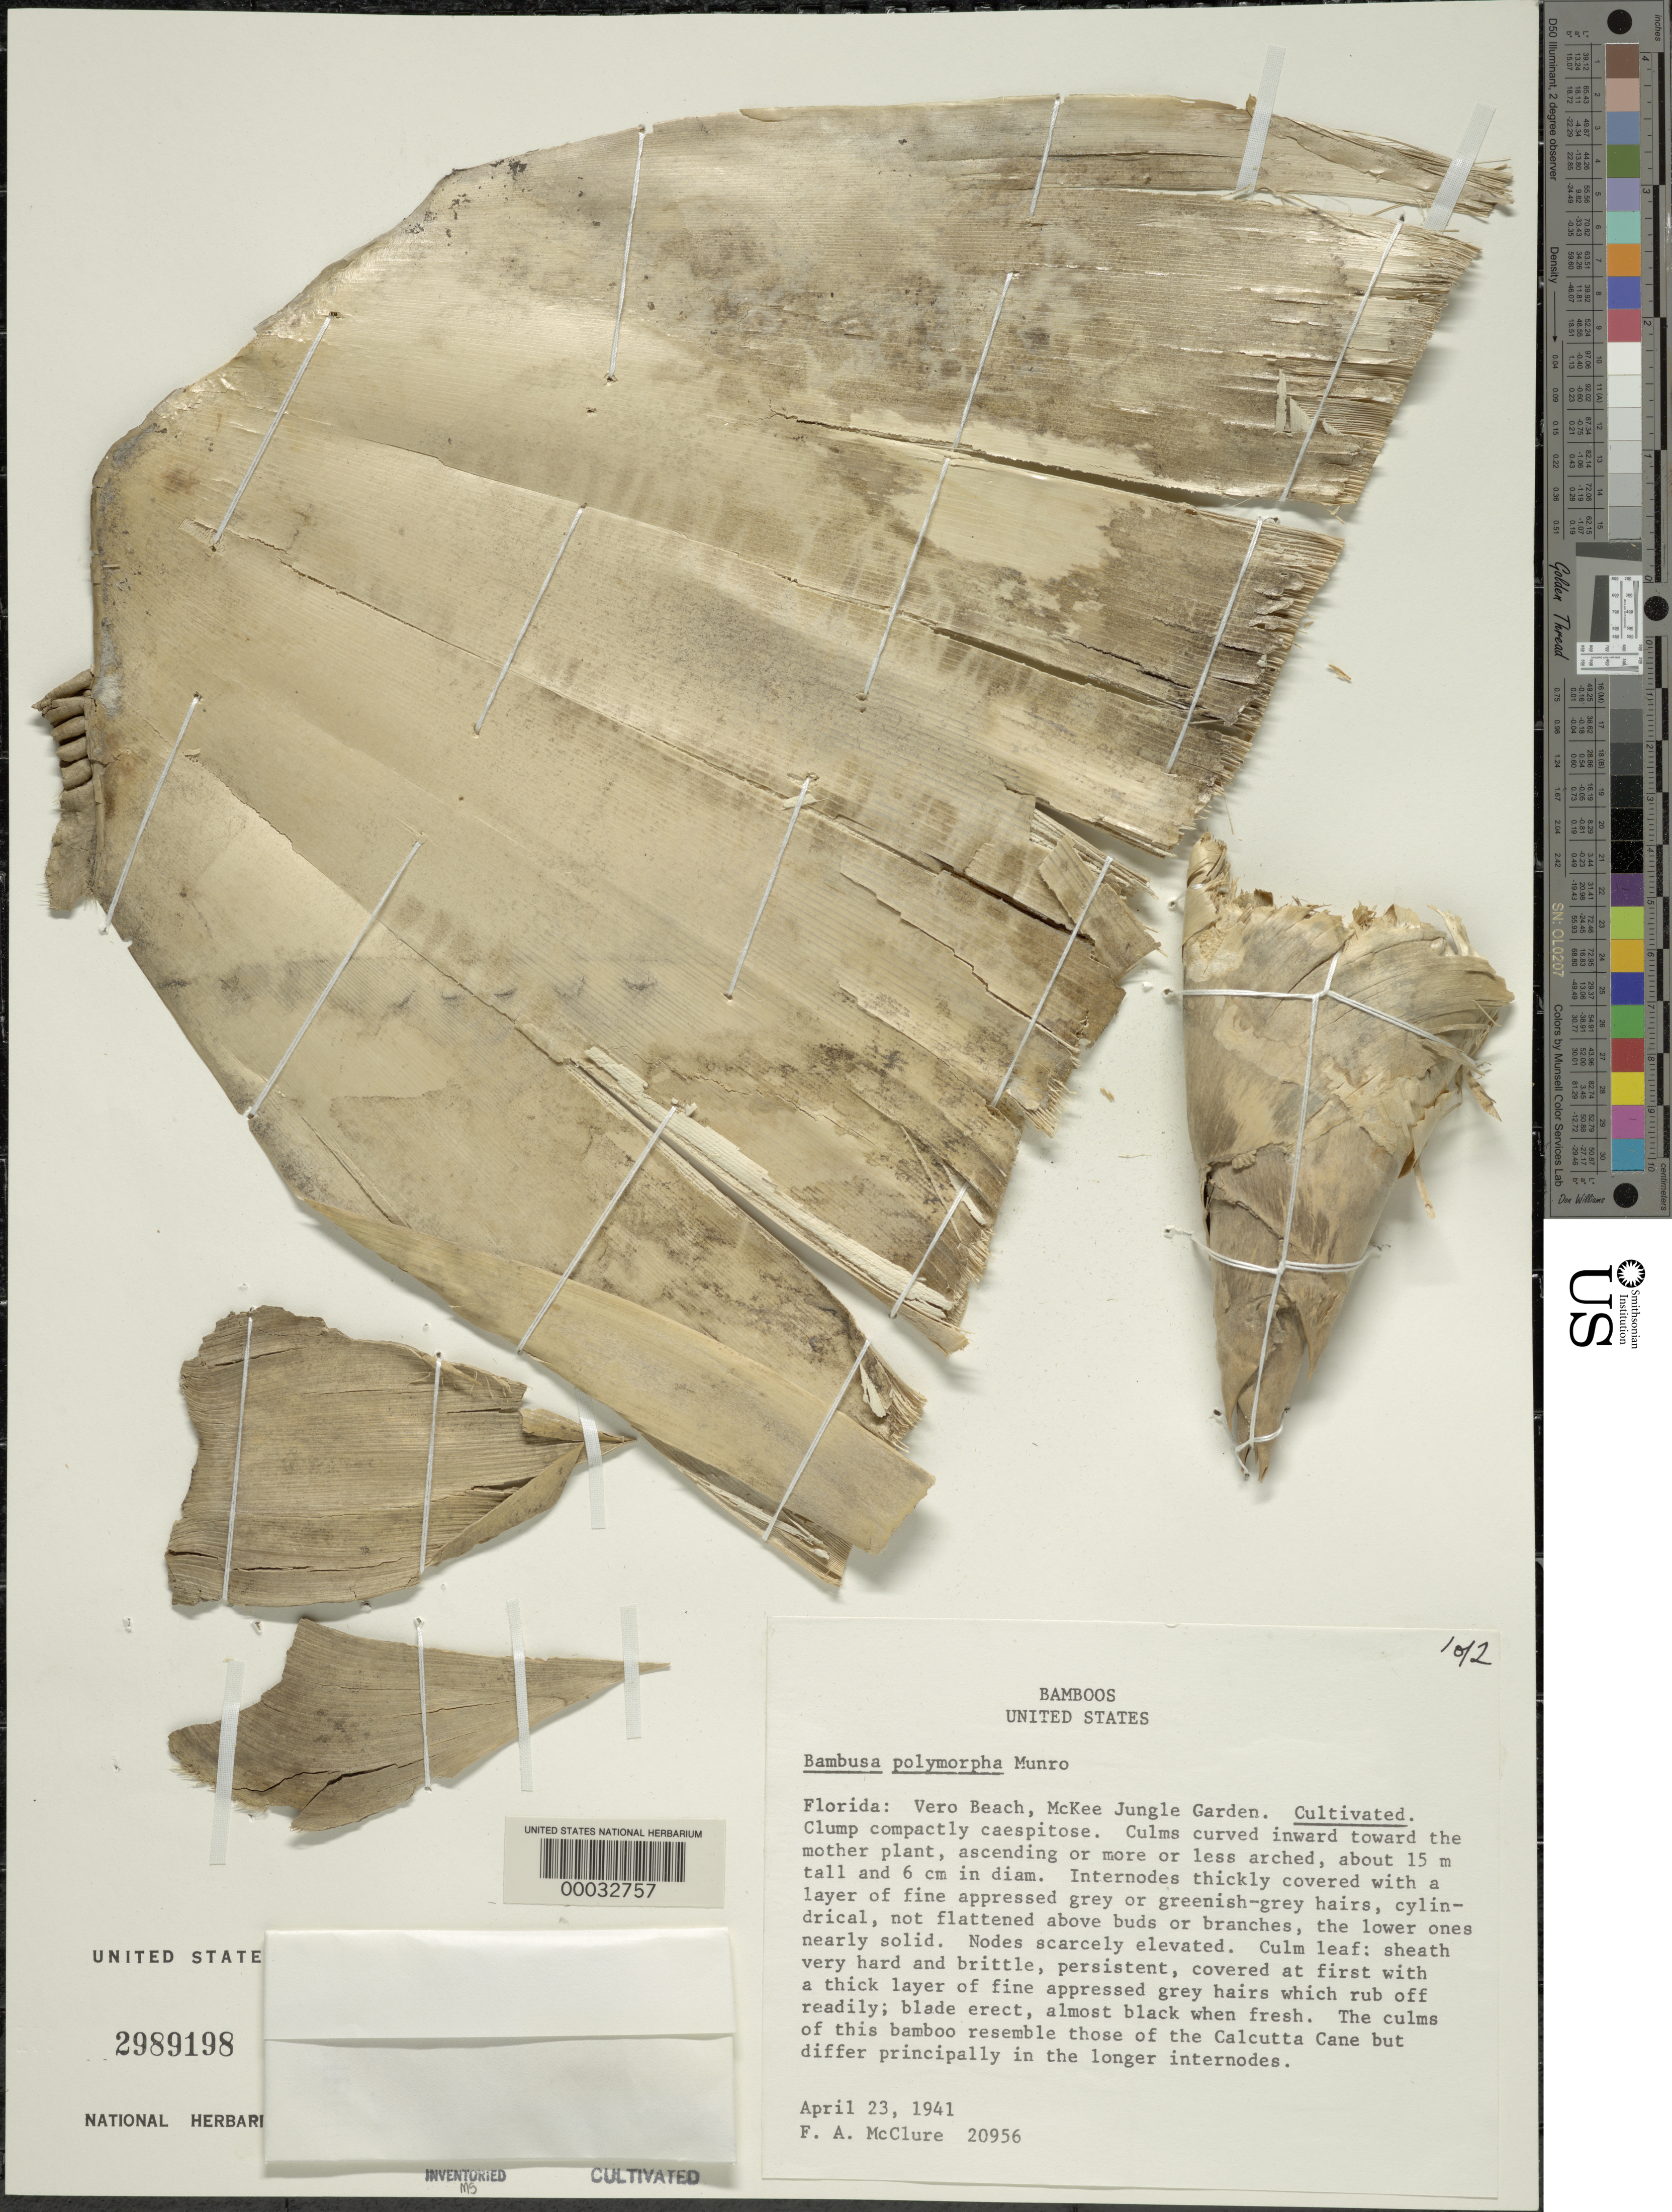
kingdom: Plantae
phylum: Tracheophyta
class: Liliopsida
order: Poales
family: Poaceae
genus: Bambusa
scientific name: Bambusa polymorpha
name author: Munro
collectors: F. A. McClure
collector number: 20956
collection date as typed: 23 Apr 1941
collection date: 1941-04-23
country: United States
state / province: Florida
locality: Mckee jungle garden-vero beach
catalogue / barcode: US 2989198